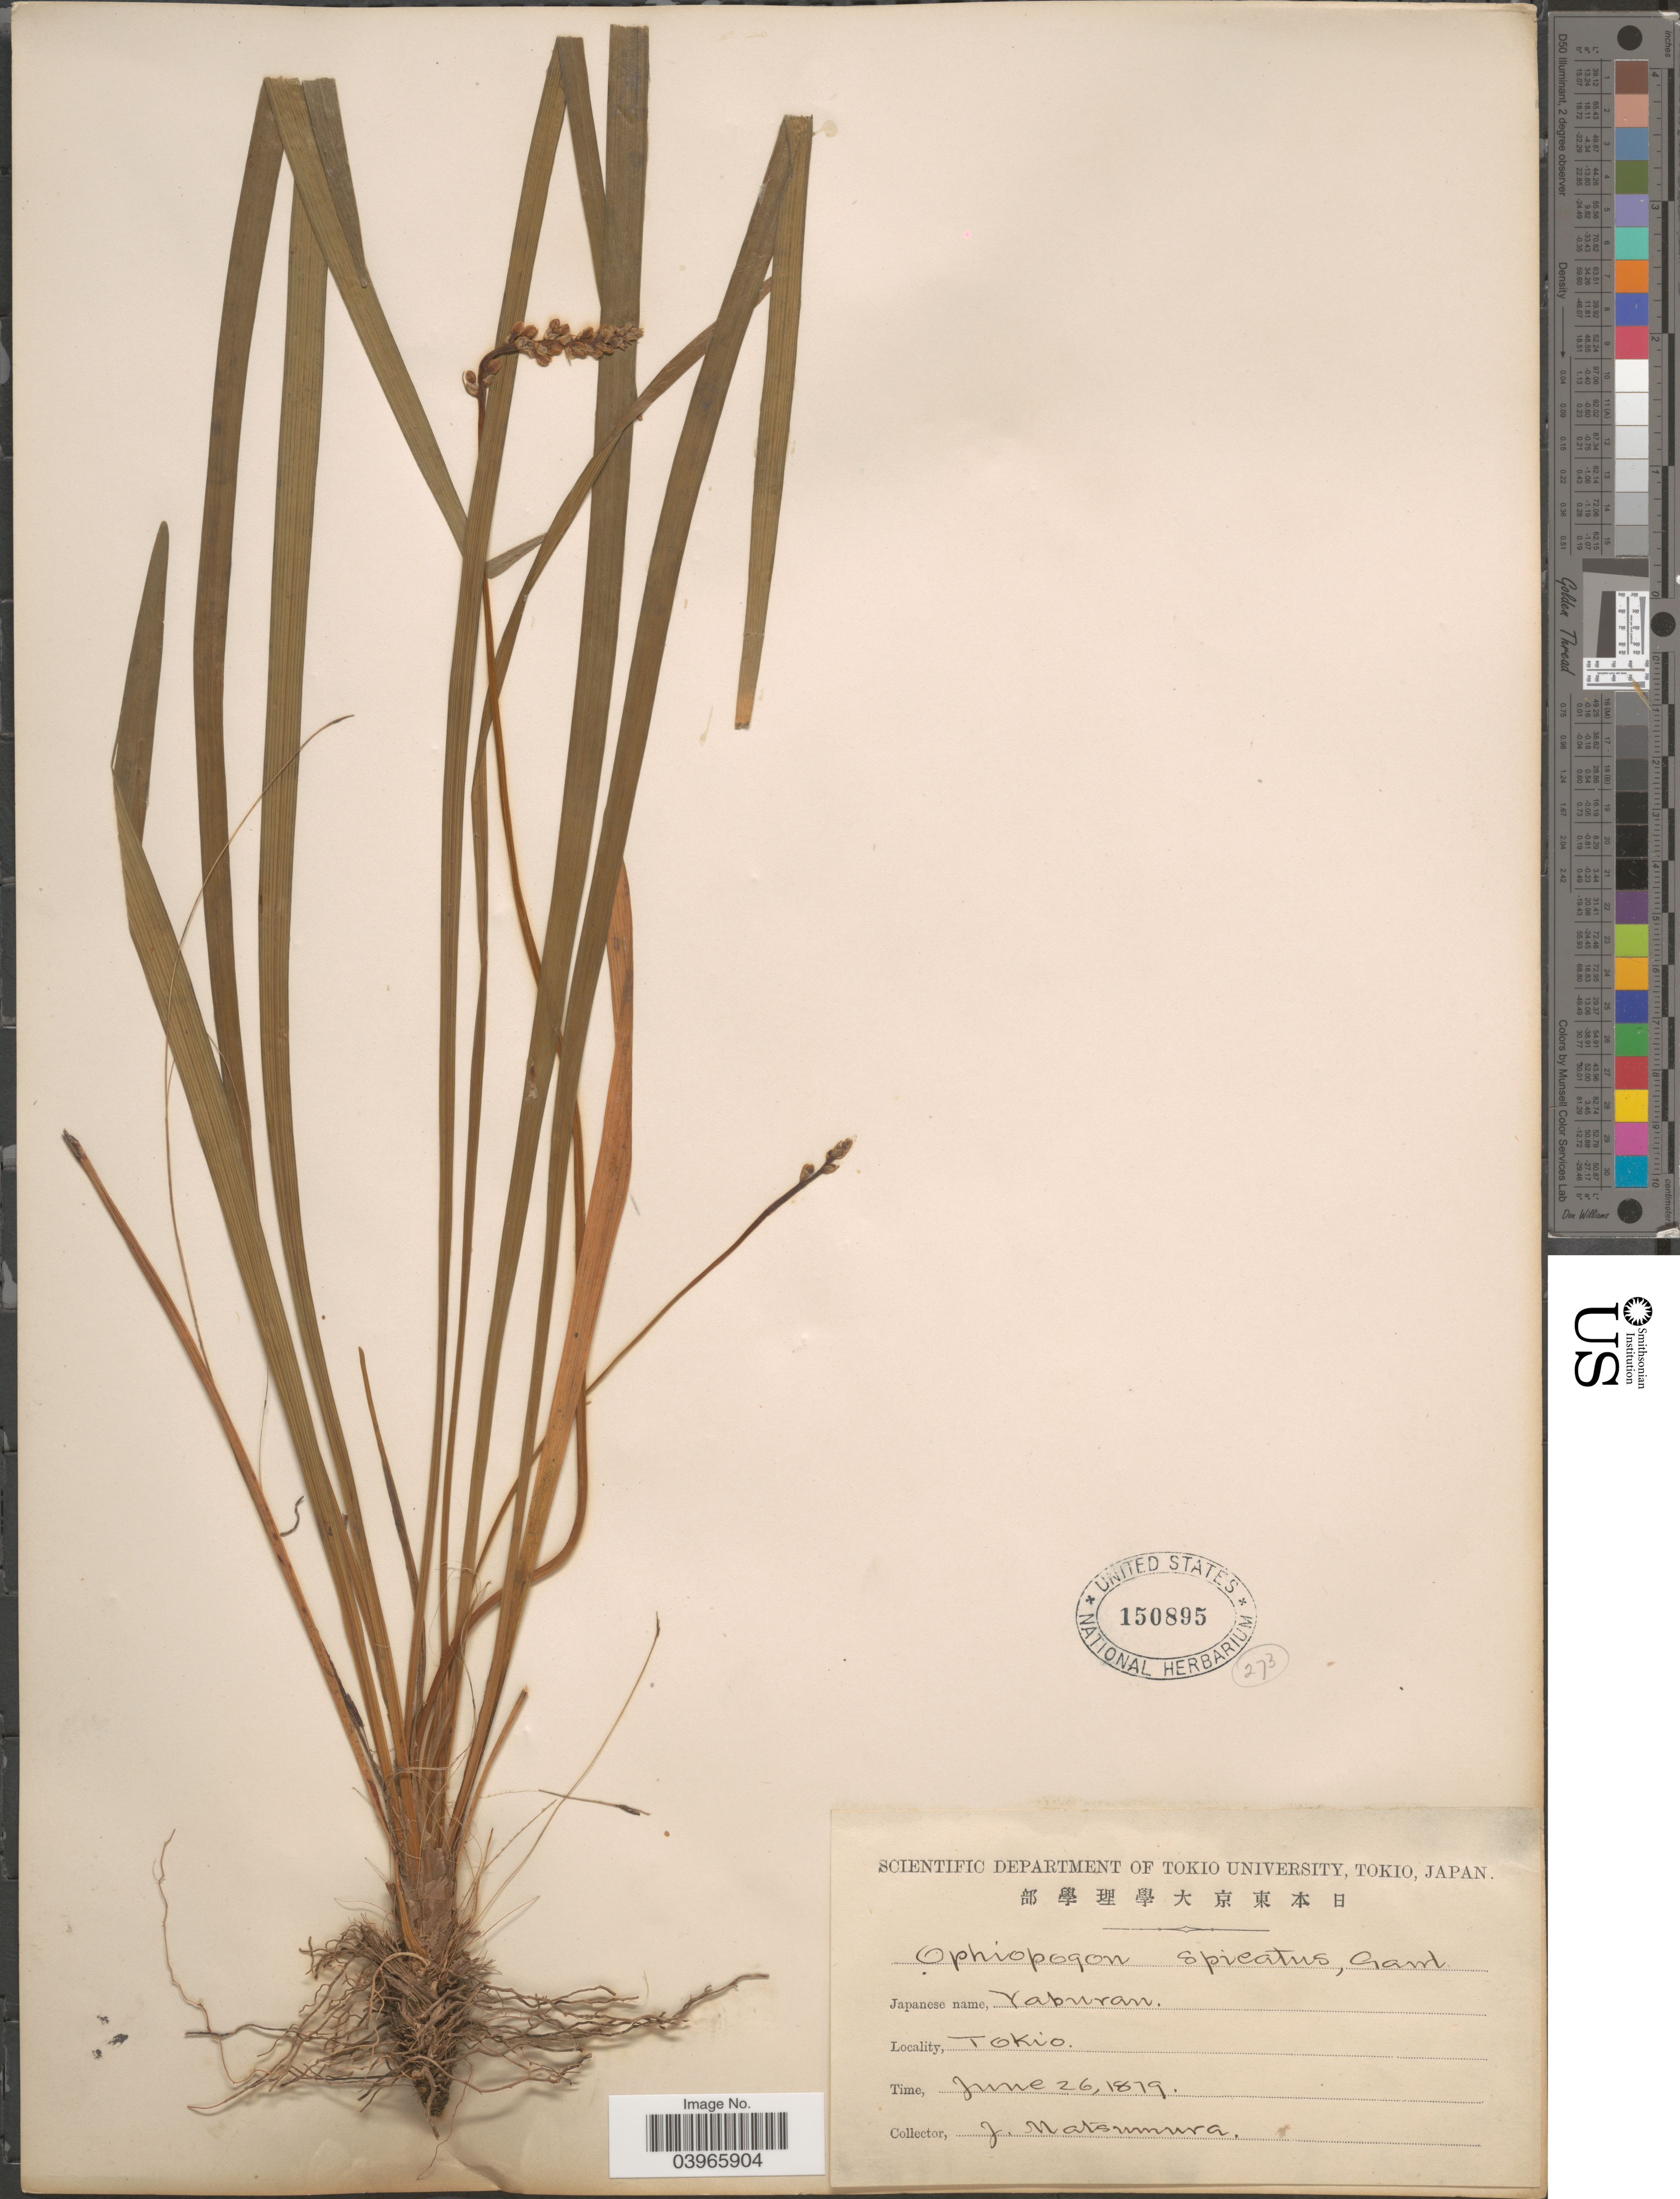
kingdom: Plantae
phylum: Tracheophyta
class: Liliopsida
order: Asparagales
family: Asparagaceae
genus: Liriope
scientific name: Liriope graminifolia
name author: (L.) Baker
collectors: J. Matsumura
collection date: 1879-06-26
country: Japan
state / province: Tokyo, Federal City of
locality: Tokio.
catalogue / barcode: US 150895